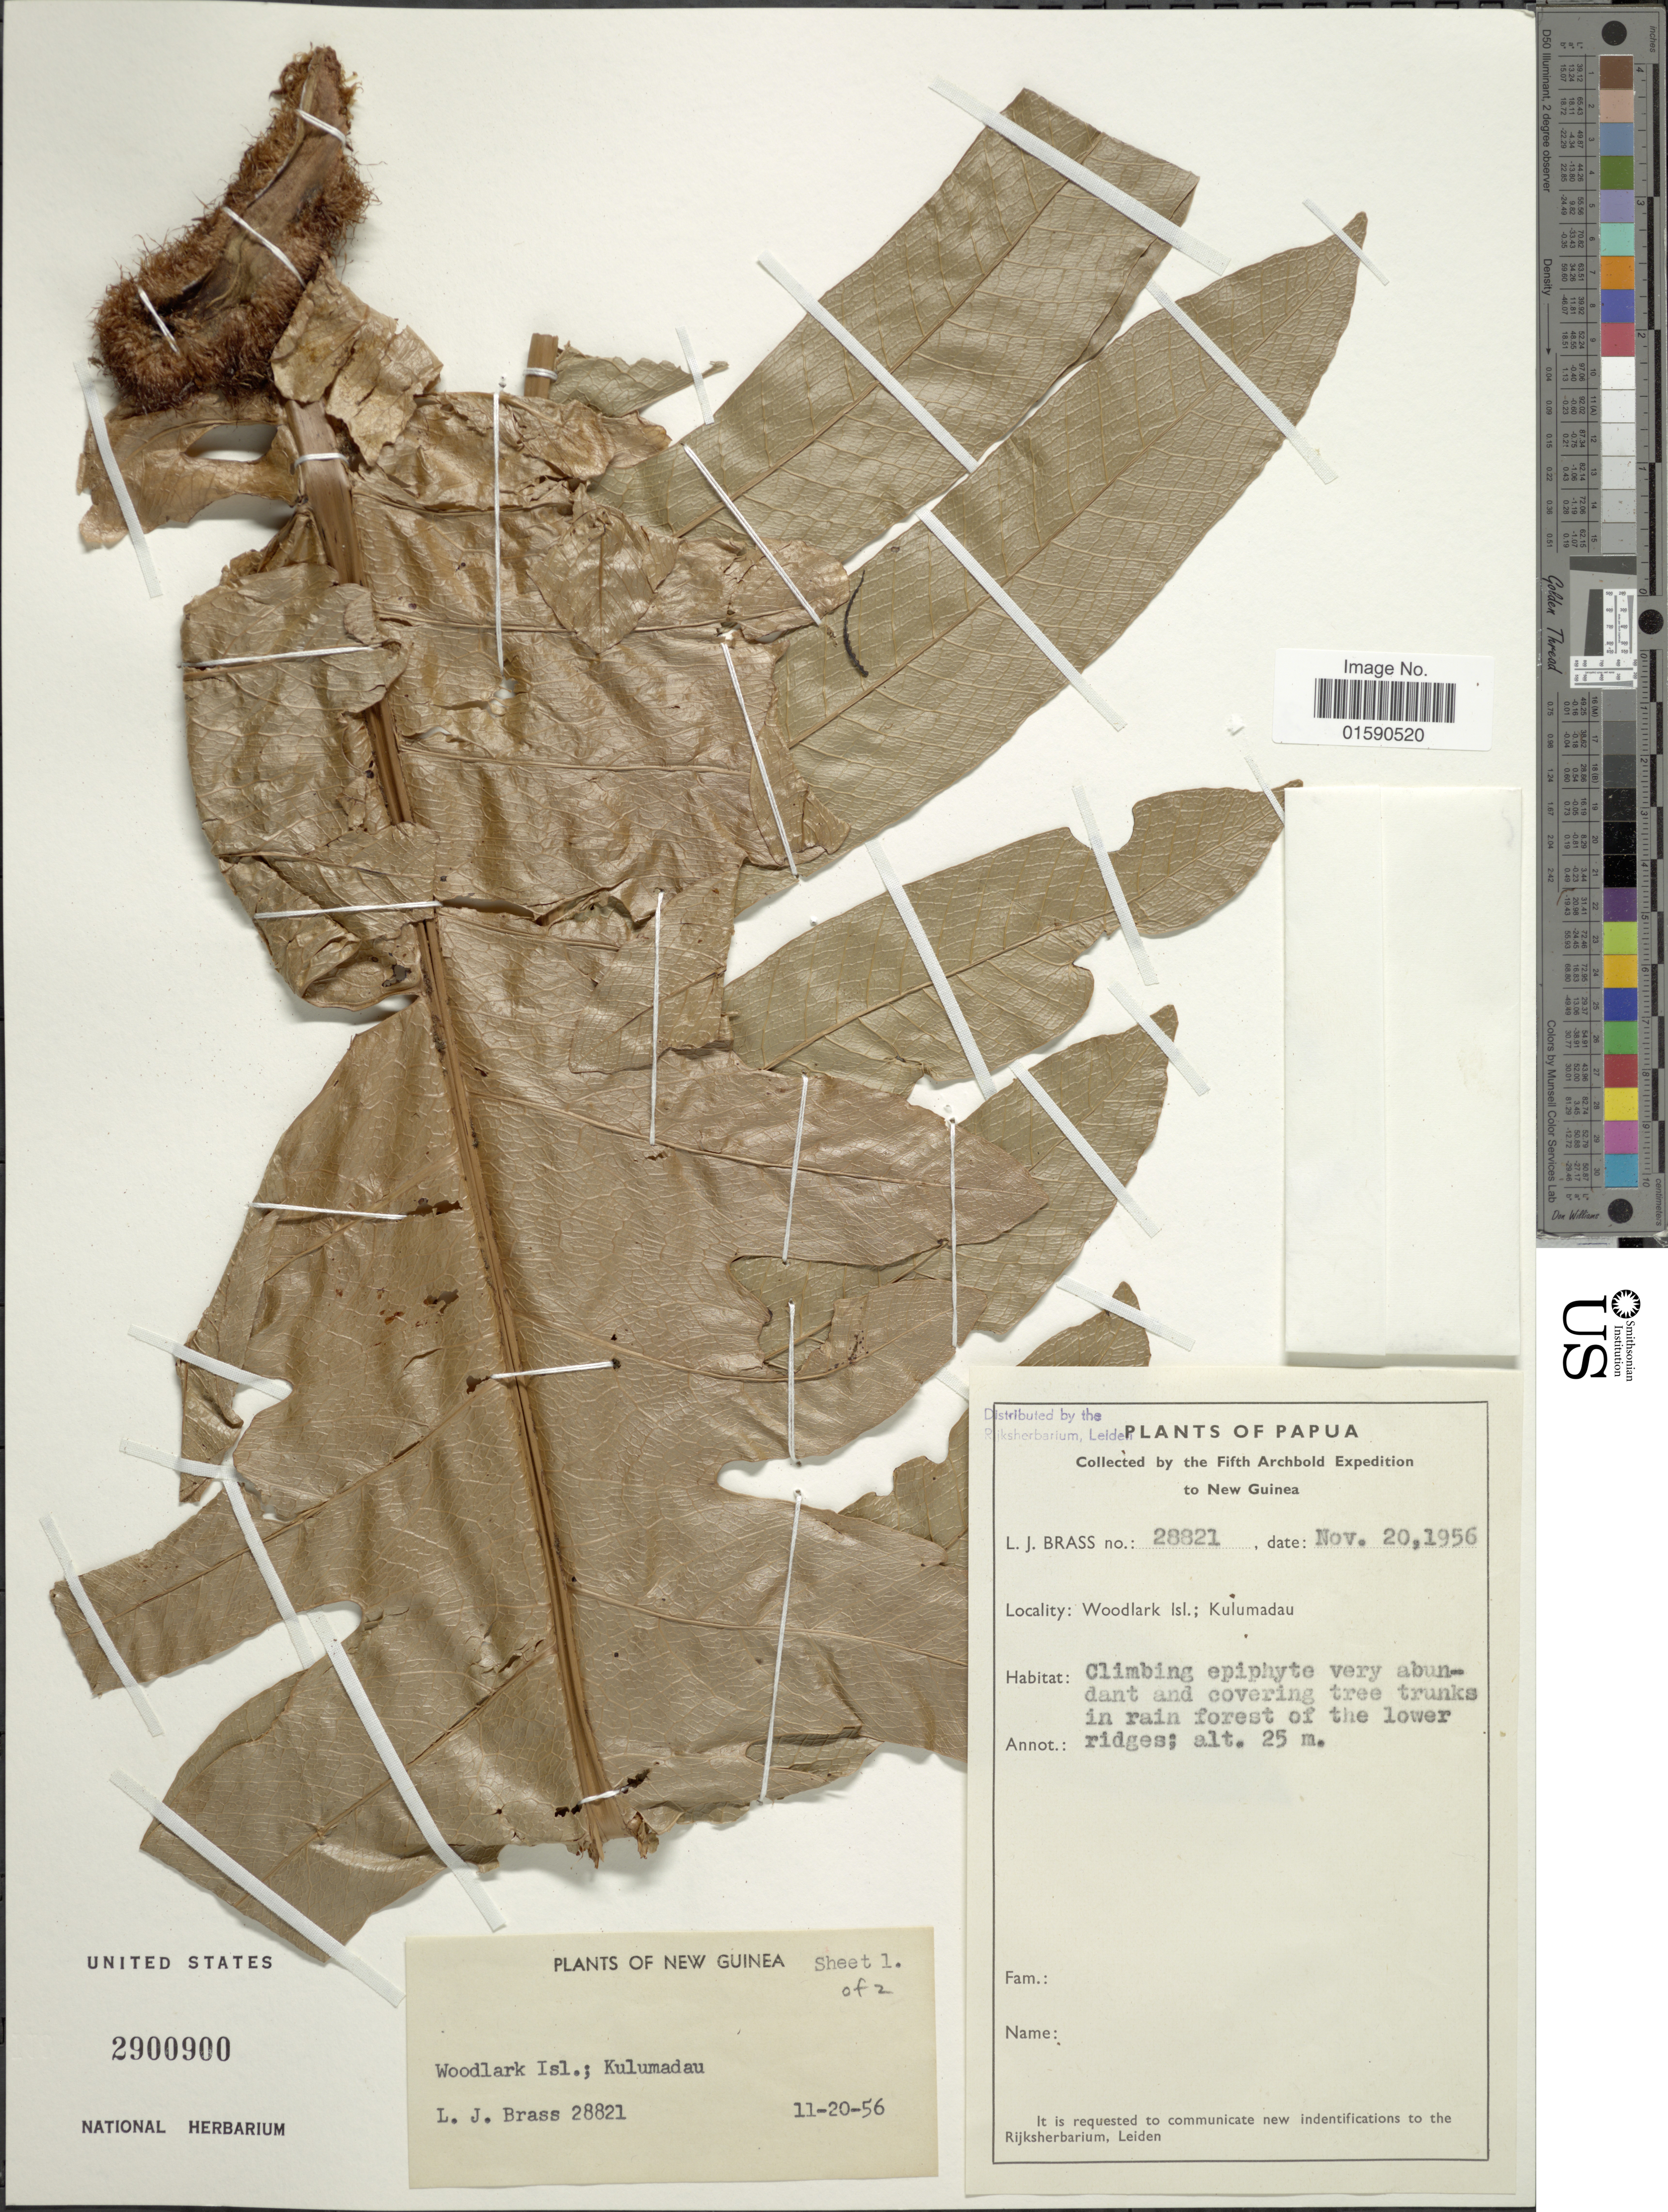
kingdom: Plantae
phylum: Tracheophyta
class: Polypodiopsida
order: Polypodiales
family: Polypodiaceae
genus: Aglaomorpha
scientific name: Aglaomorpha sp.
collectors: L. J. Brass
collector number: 28821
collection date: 1956-11-20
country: Papua New Guinea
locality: Woodlark Isl.: Kulumadau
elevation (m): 25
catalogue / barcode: US 2900900